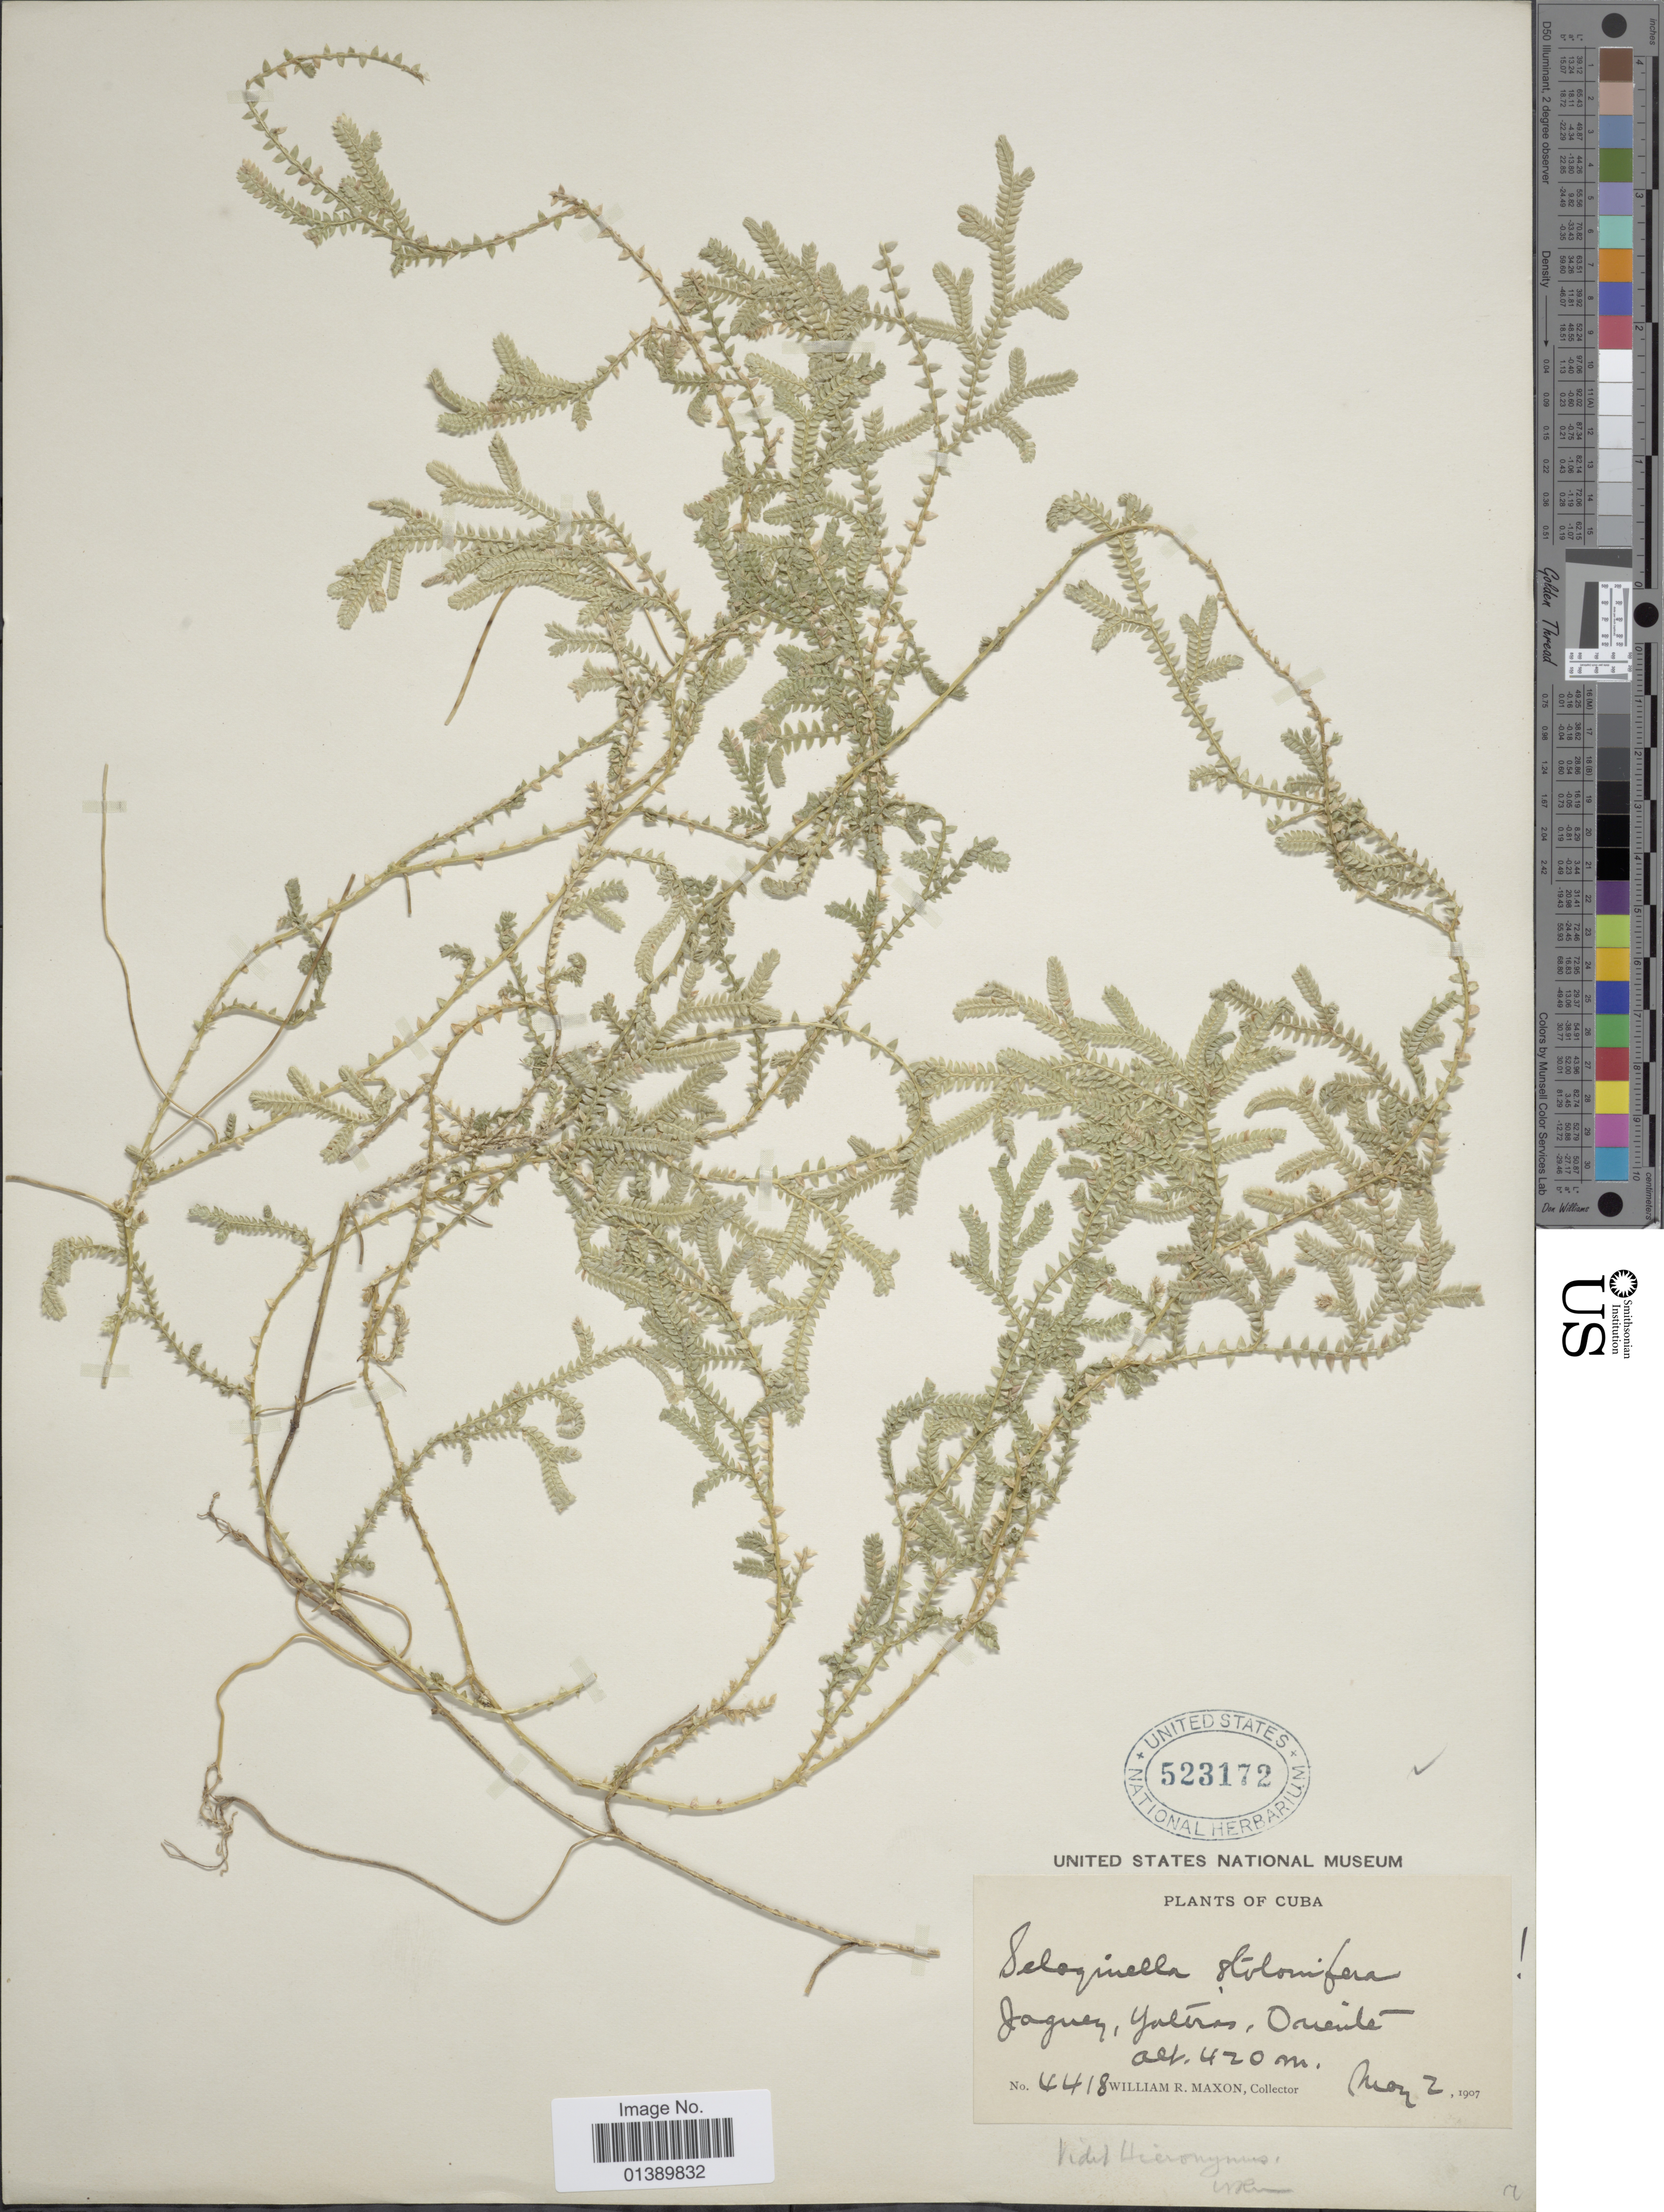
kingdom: Plantae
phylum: Tracheophyta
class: Lycopodiopsida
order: Selaginellales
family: Selaginellaceae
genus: Selaginella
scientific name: Selaginella plumosa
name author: (L.) C. Presl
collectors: W. R. Maxon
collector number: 4418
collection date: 1907-05-02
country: Cuba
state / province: Oriente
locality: Jagüey, Yatéras.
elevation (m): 420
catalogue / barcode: US 523172